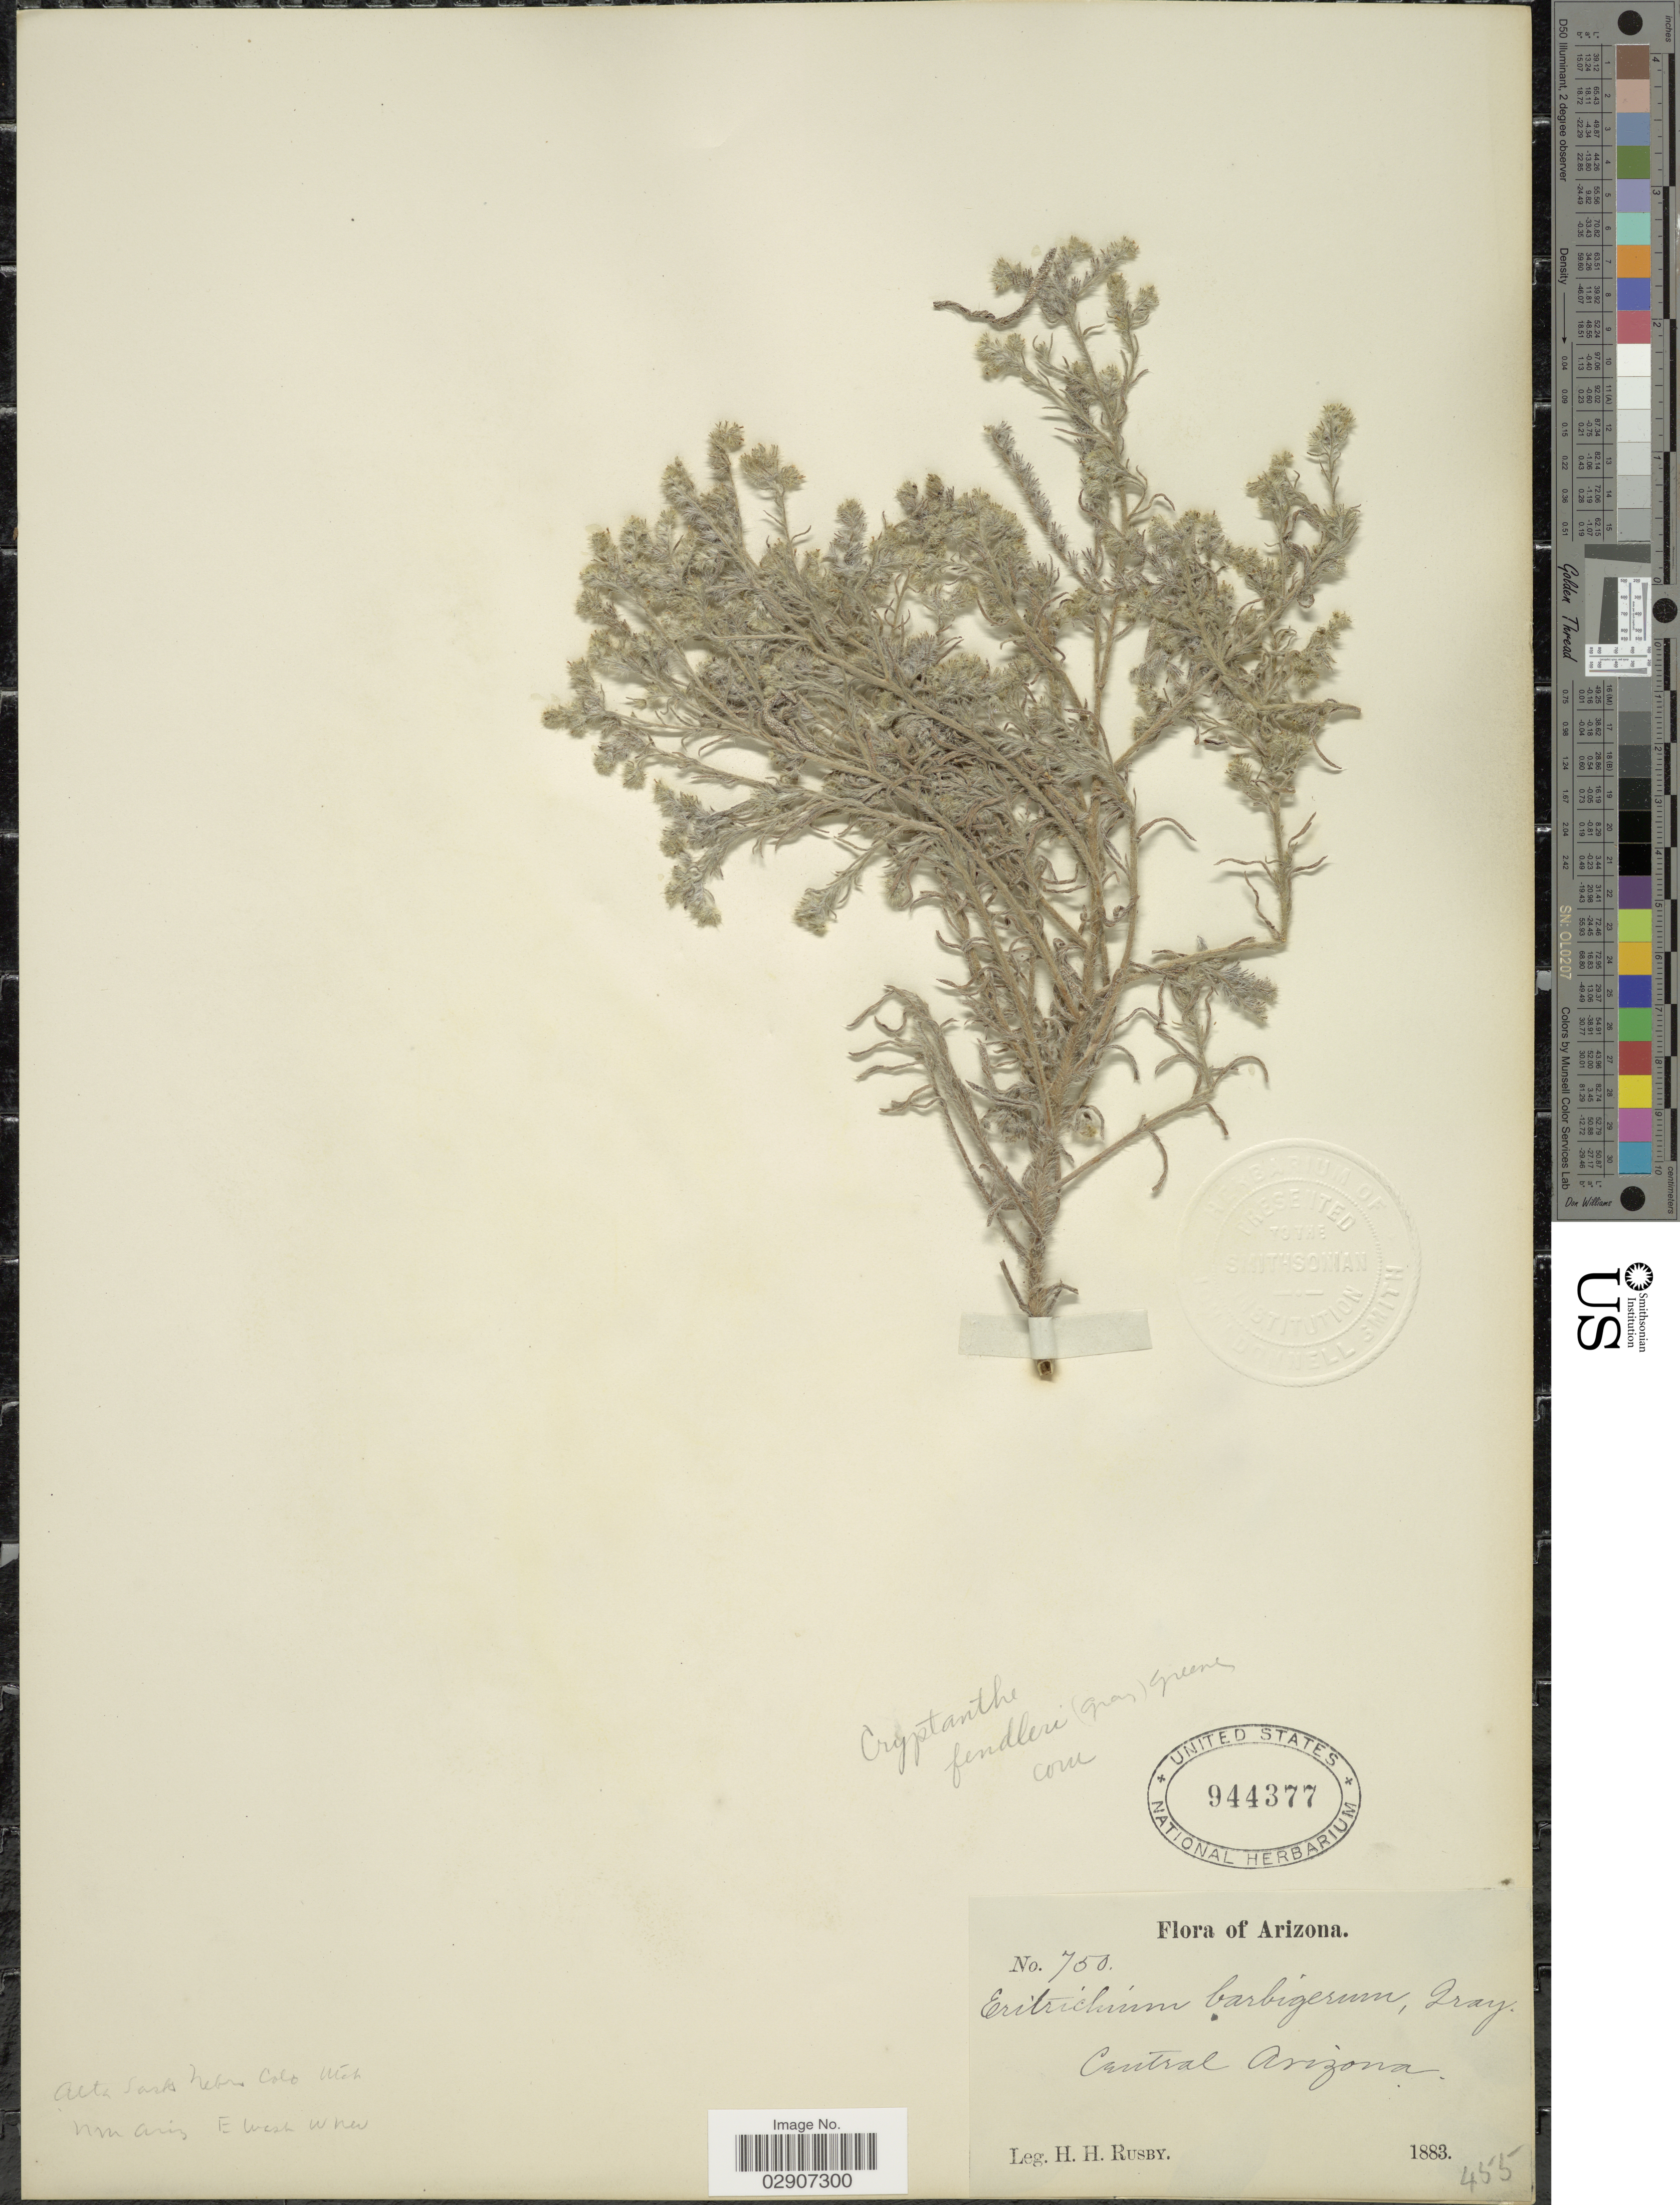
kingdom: Plantae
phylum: Tracheophyta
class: Magnoliopsida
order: Boraginales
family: Boraginaceae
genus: Cryptantha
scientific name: Cryptantha fendleri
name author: (A. Gray) Greene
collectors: H. H. Rusby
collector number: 750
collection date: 1883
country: United States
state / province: Arizona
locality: Central Arizona.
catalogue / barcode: US 944377